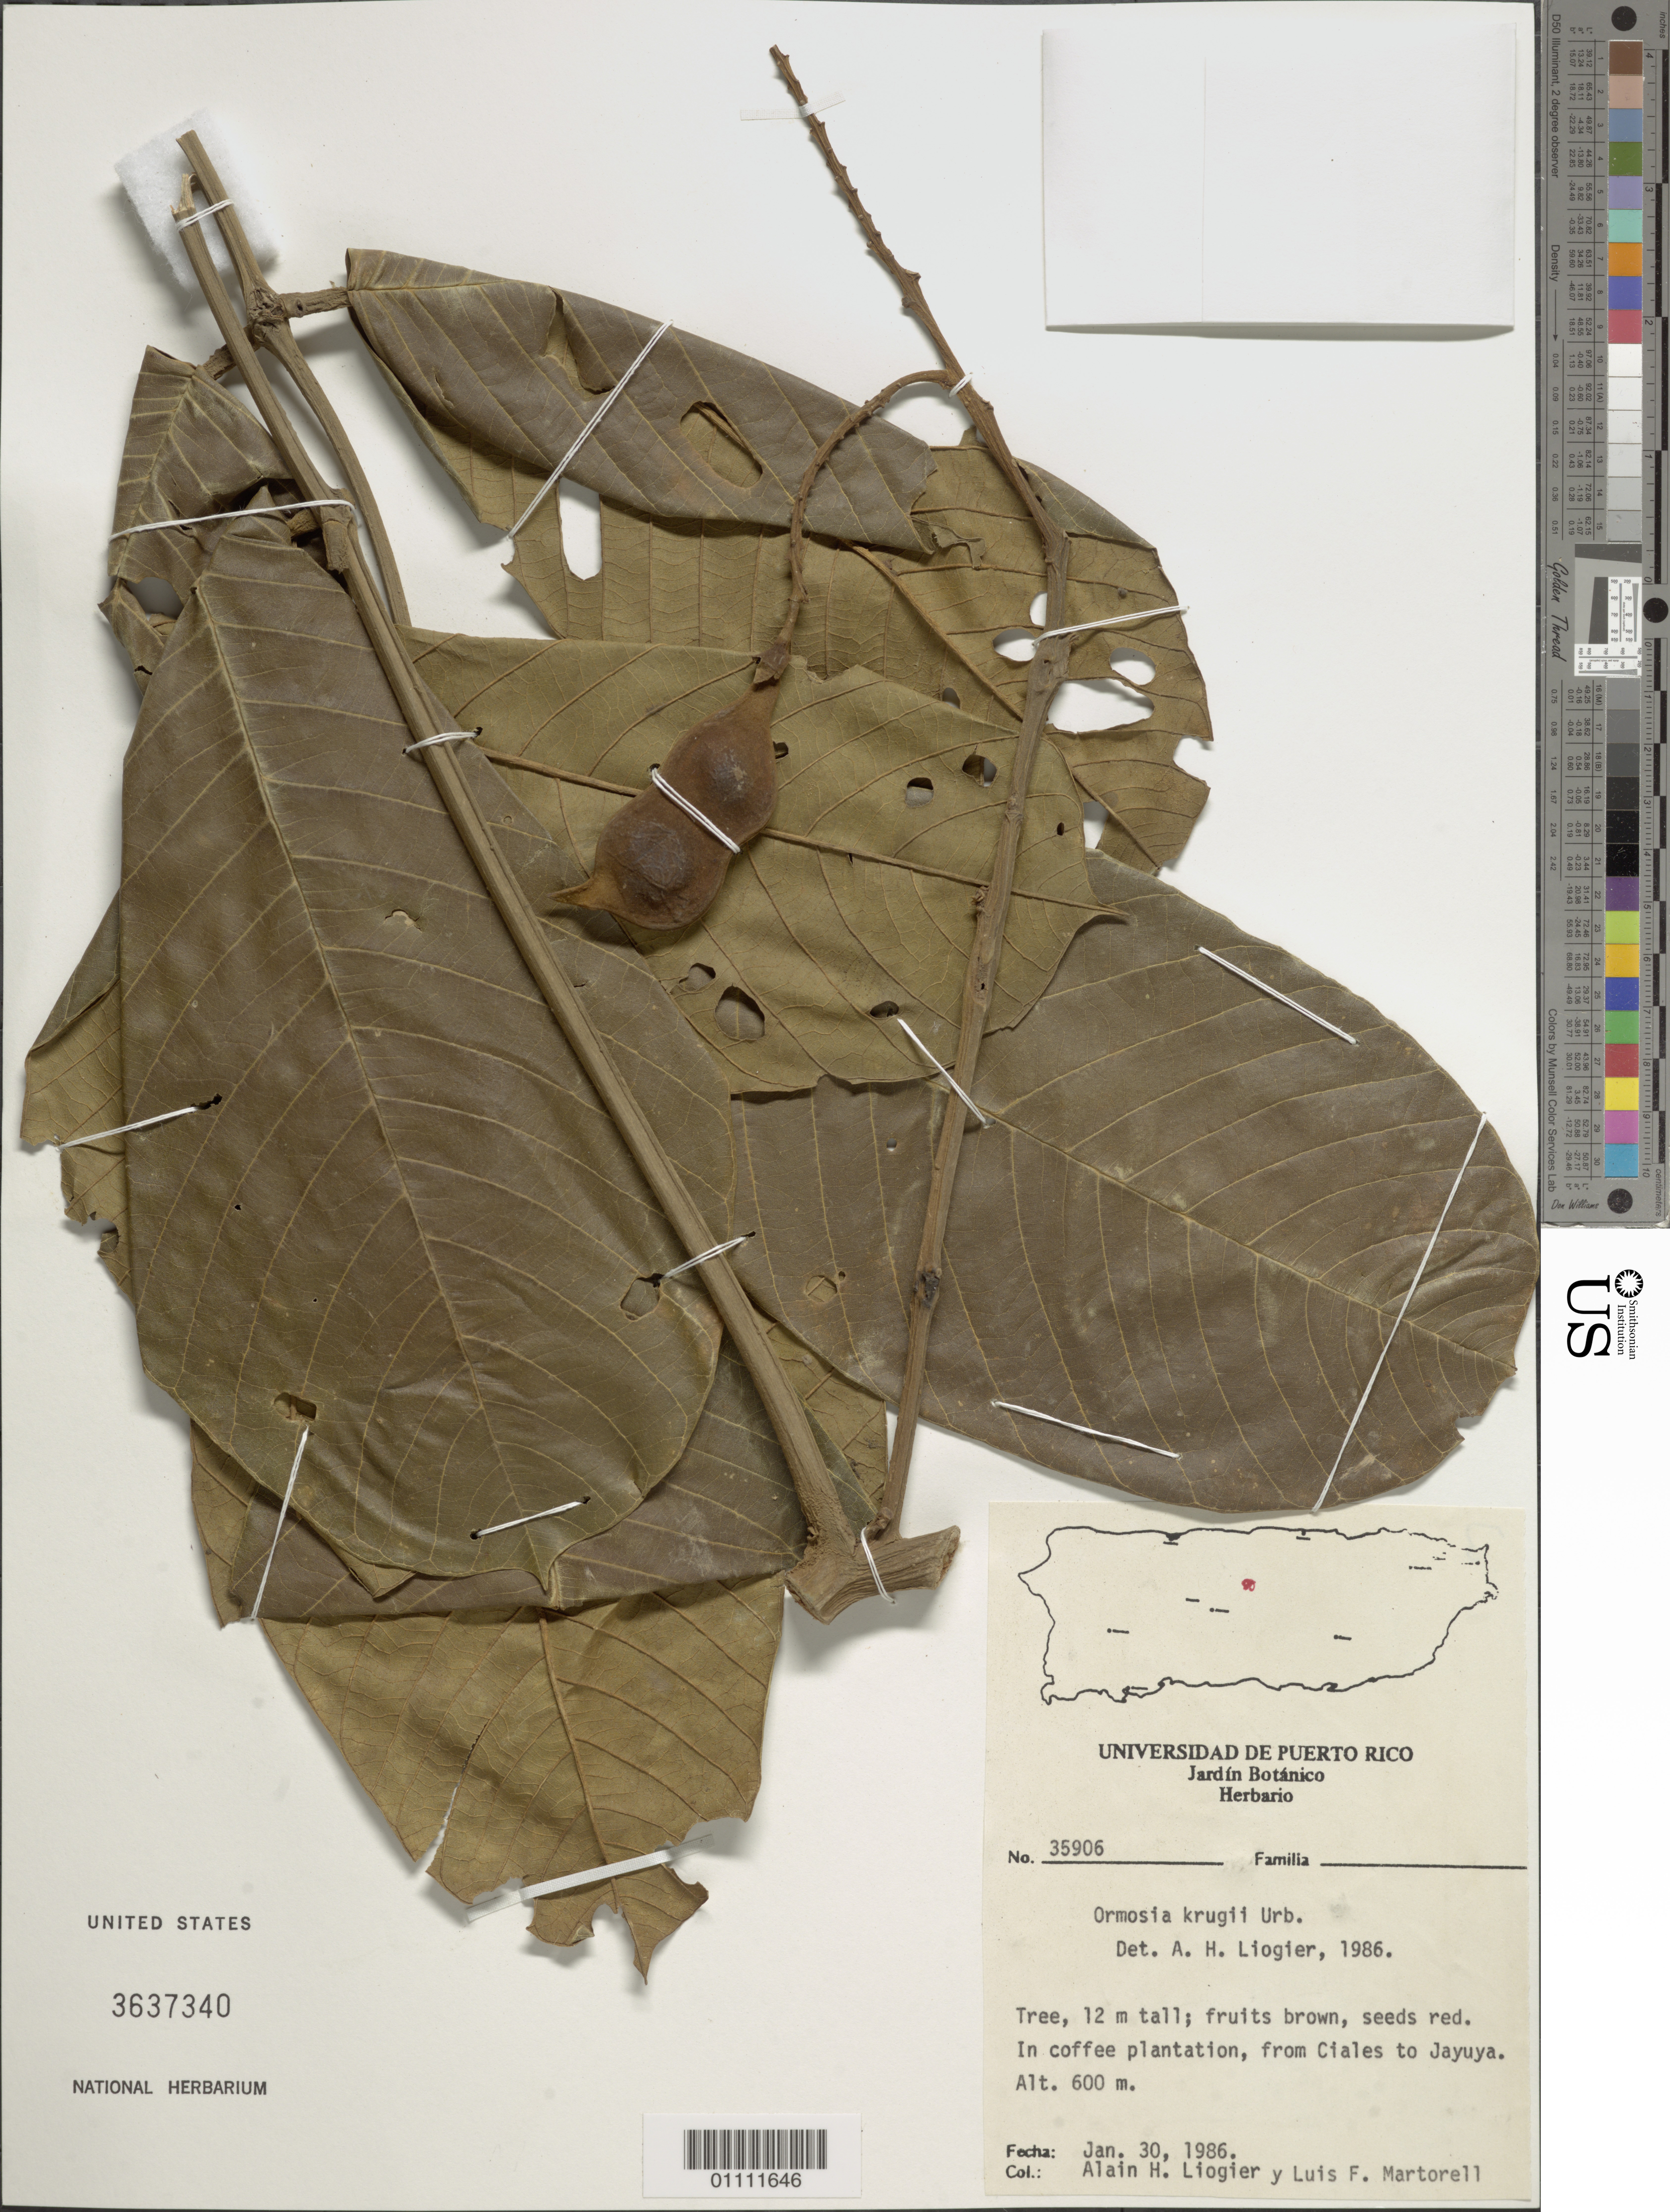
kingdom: Plantae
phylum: Tracheophyta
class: Magnoliopsida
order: Fabales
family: Fabaceae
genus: Ormosia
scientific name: Ormosia krugii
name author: Urb.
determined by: Liogier, Alain H.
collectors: A. H. Liogier & L. Martorell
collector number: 35906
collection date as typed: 30 Jan 1986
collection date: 1986-01-30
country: Puerto Rico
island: Puerto Rico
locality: Ciales to Jayuya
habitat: In coffee plantation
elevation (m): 600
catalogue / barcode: US 3637340